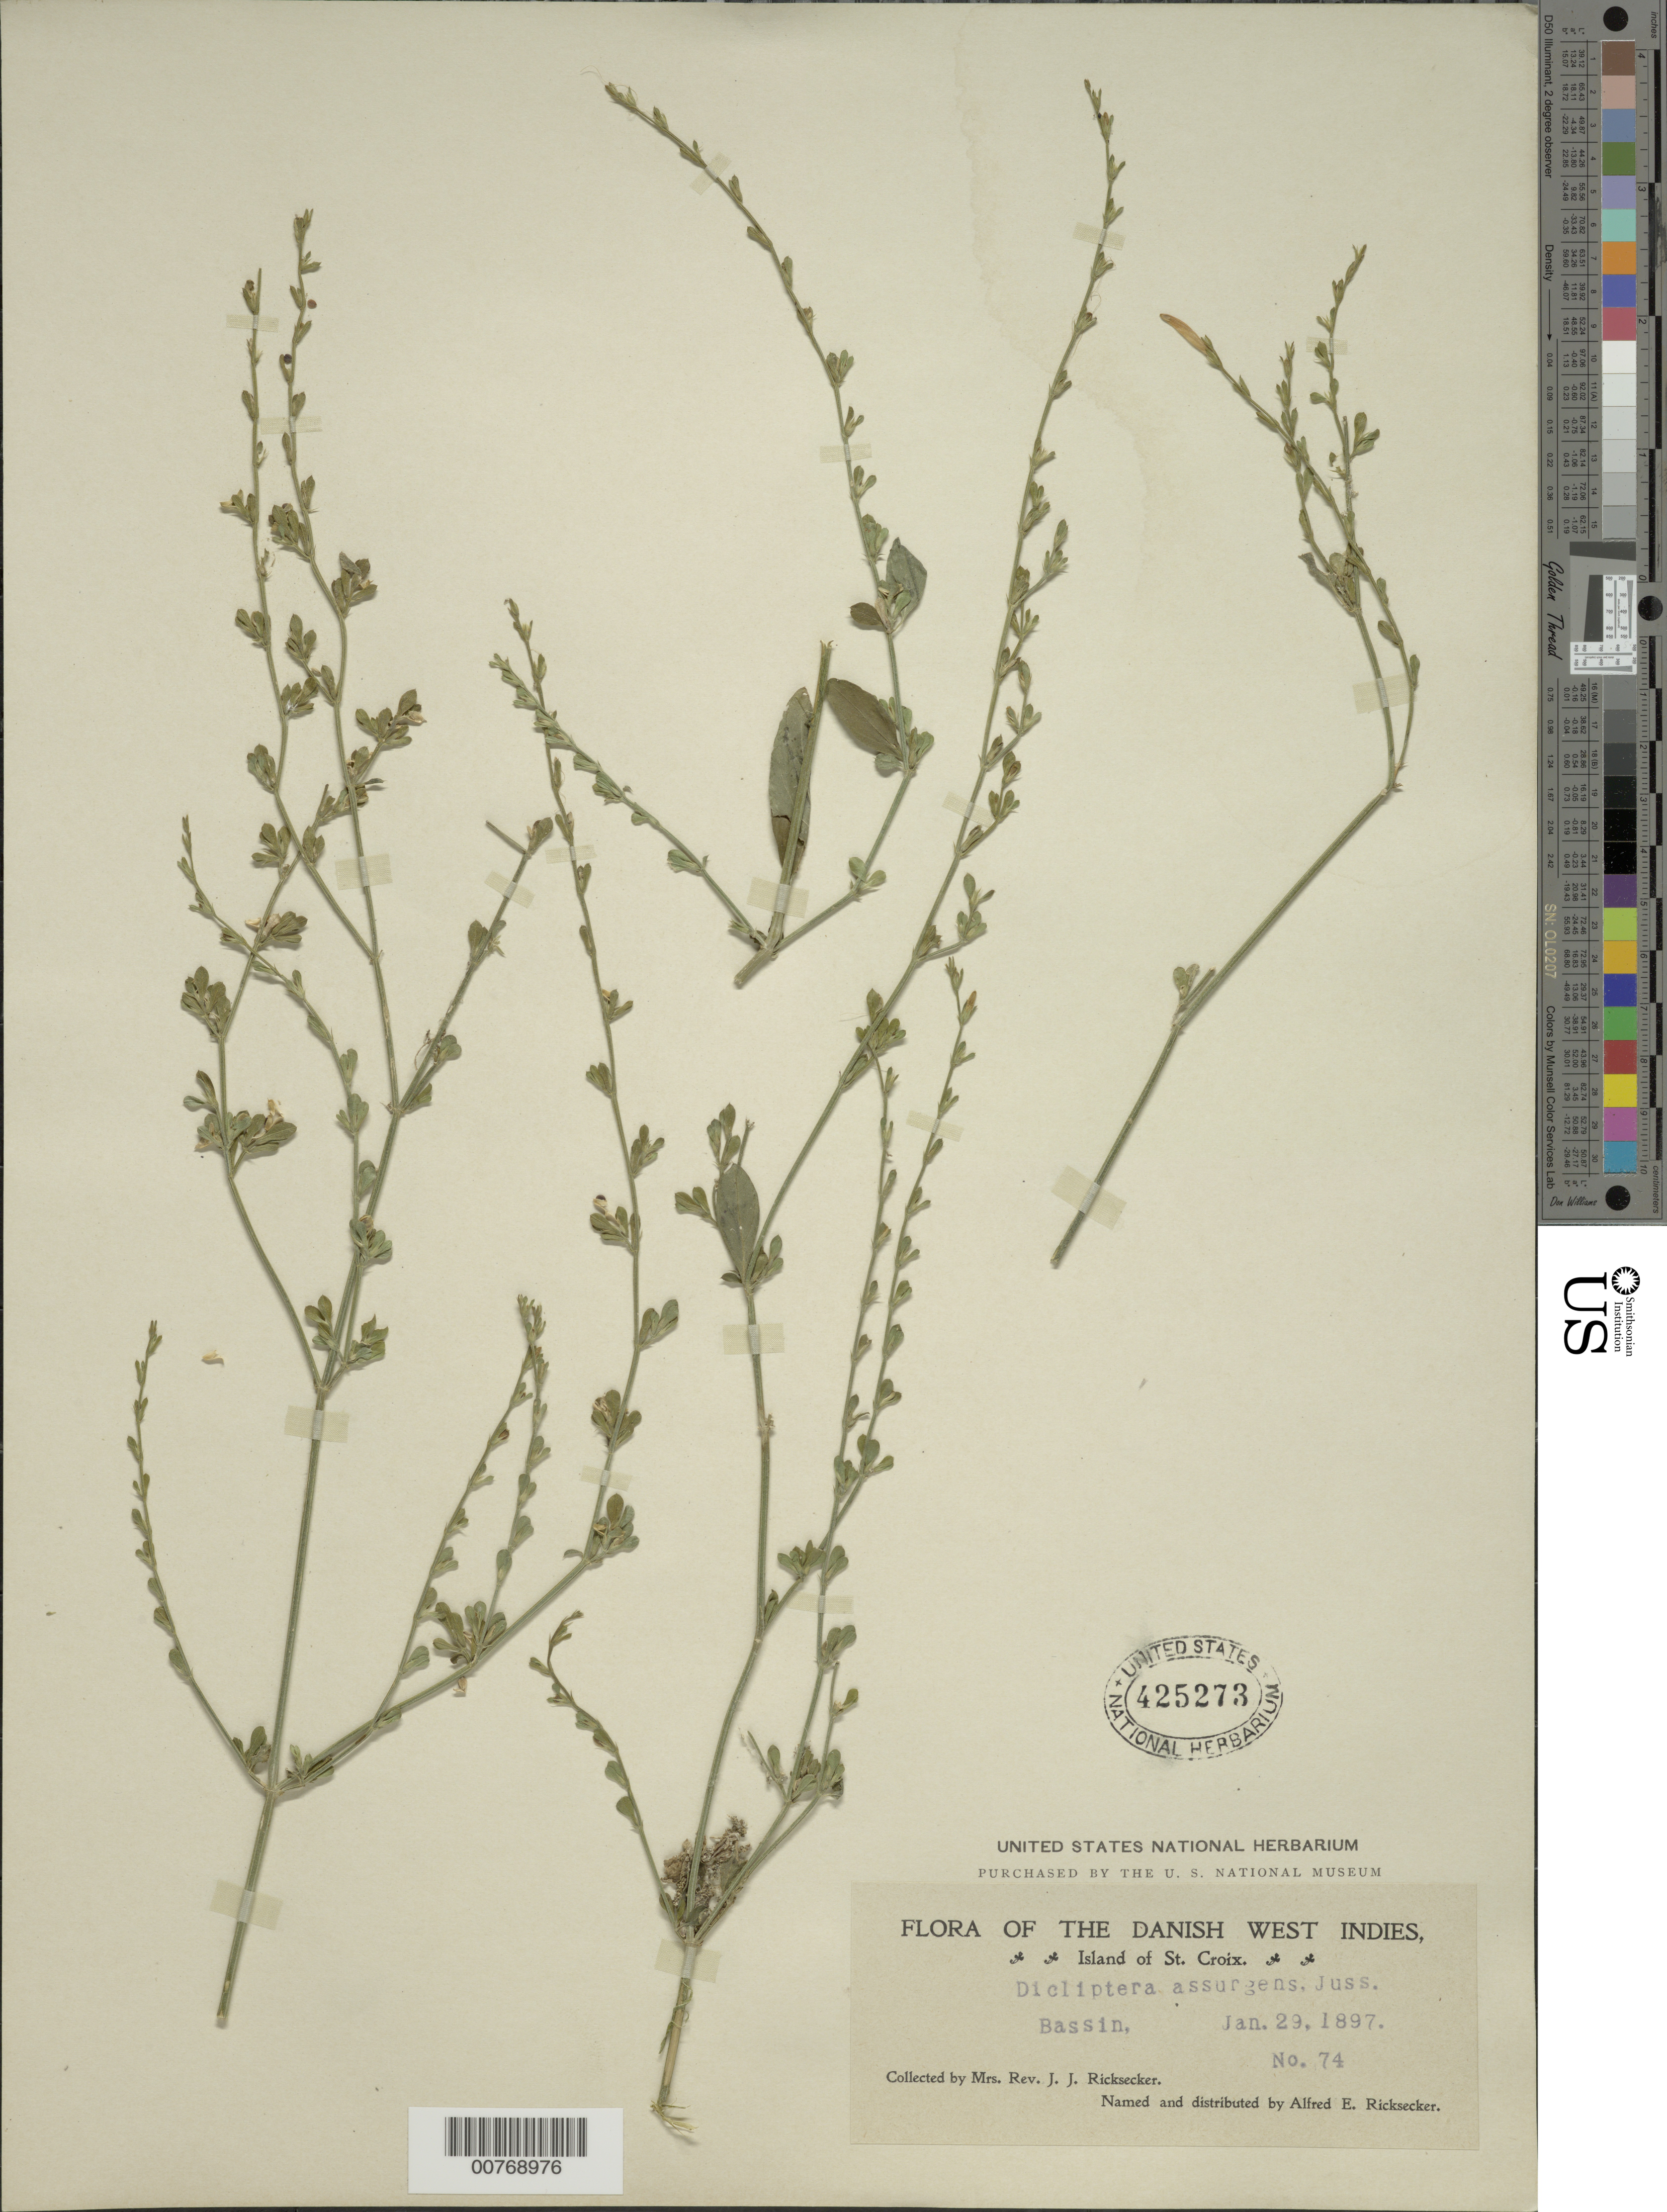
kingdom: Plantae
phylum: Tracheophyta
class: Magnoliopsida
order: Lamiales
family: Acanthaceae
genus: Dicliptera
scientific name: Dicliptera sexangularis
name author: (L.) Juss.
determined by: Acevedo-Rodríguez, P., (BOT), Smithsonian Institution - National Museum of Natural History (UNITED STATES)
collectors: L. A. Ricksecker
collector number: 74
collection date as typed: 29 Jan 1897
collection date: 1897-01-29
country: U.S. Virgin Islands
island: St. Croix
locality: Bassin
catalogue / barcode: US 425273